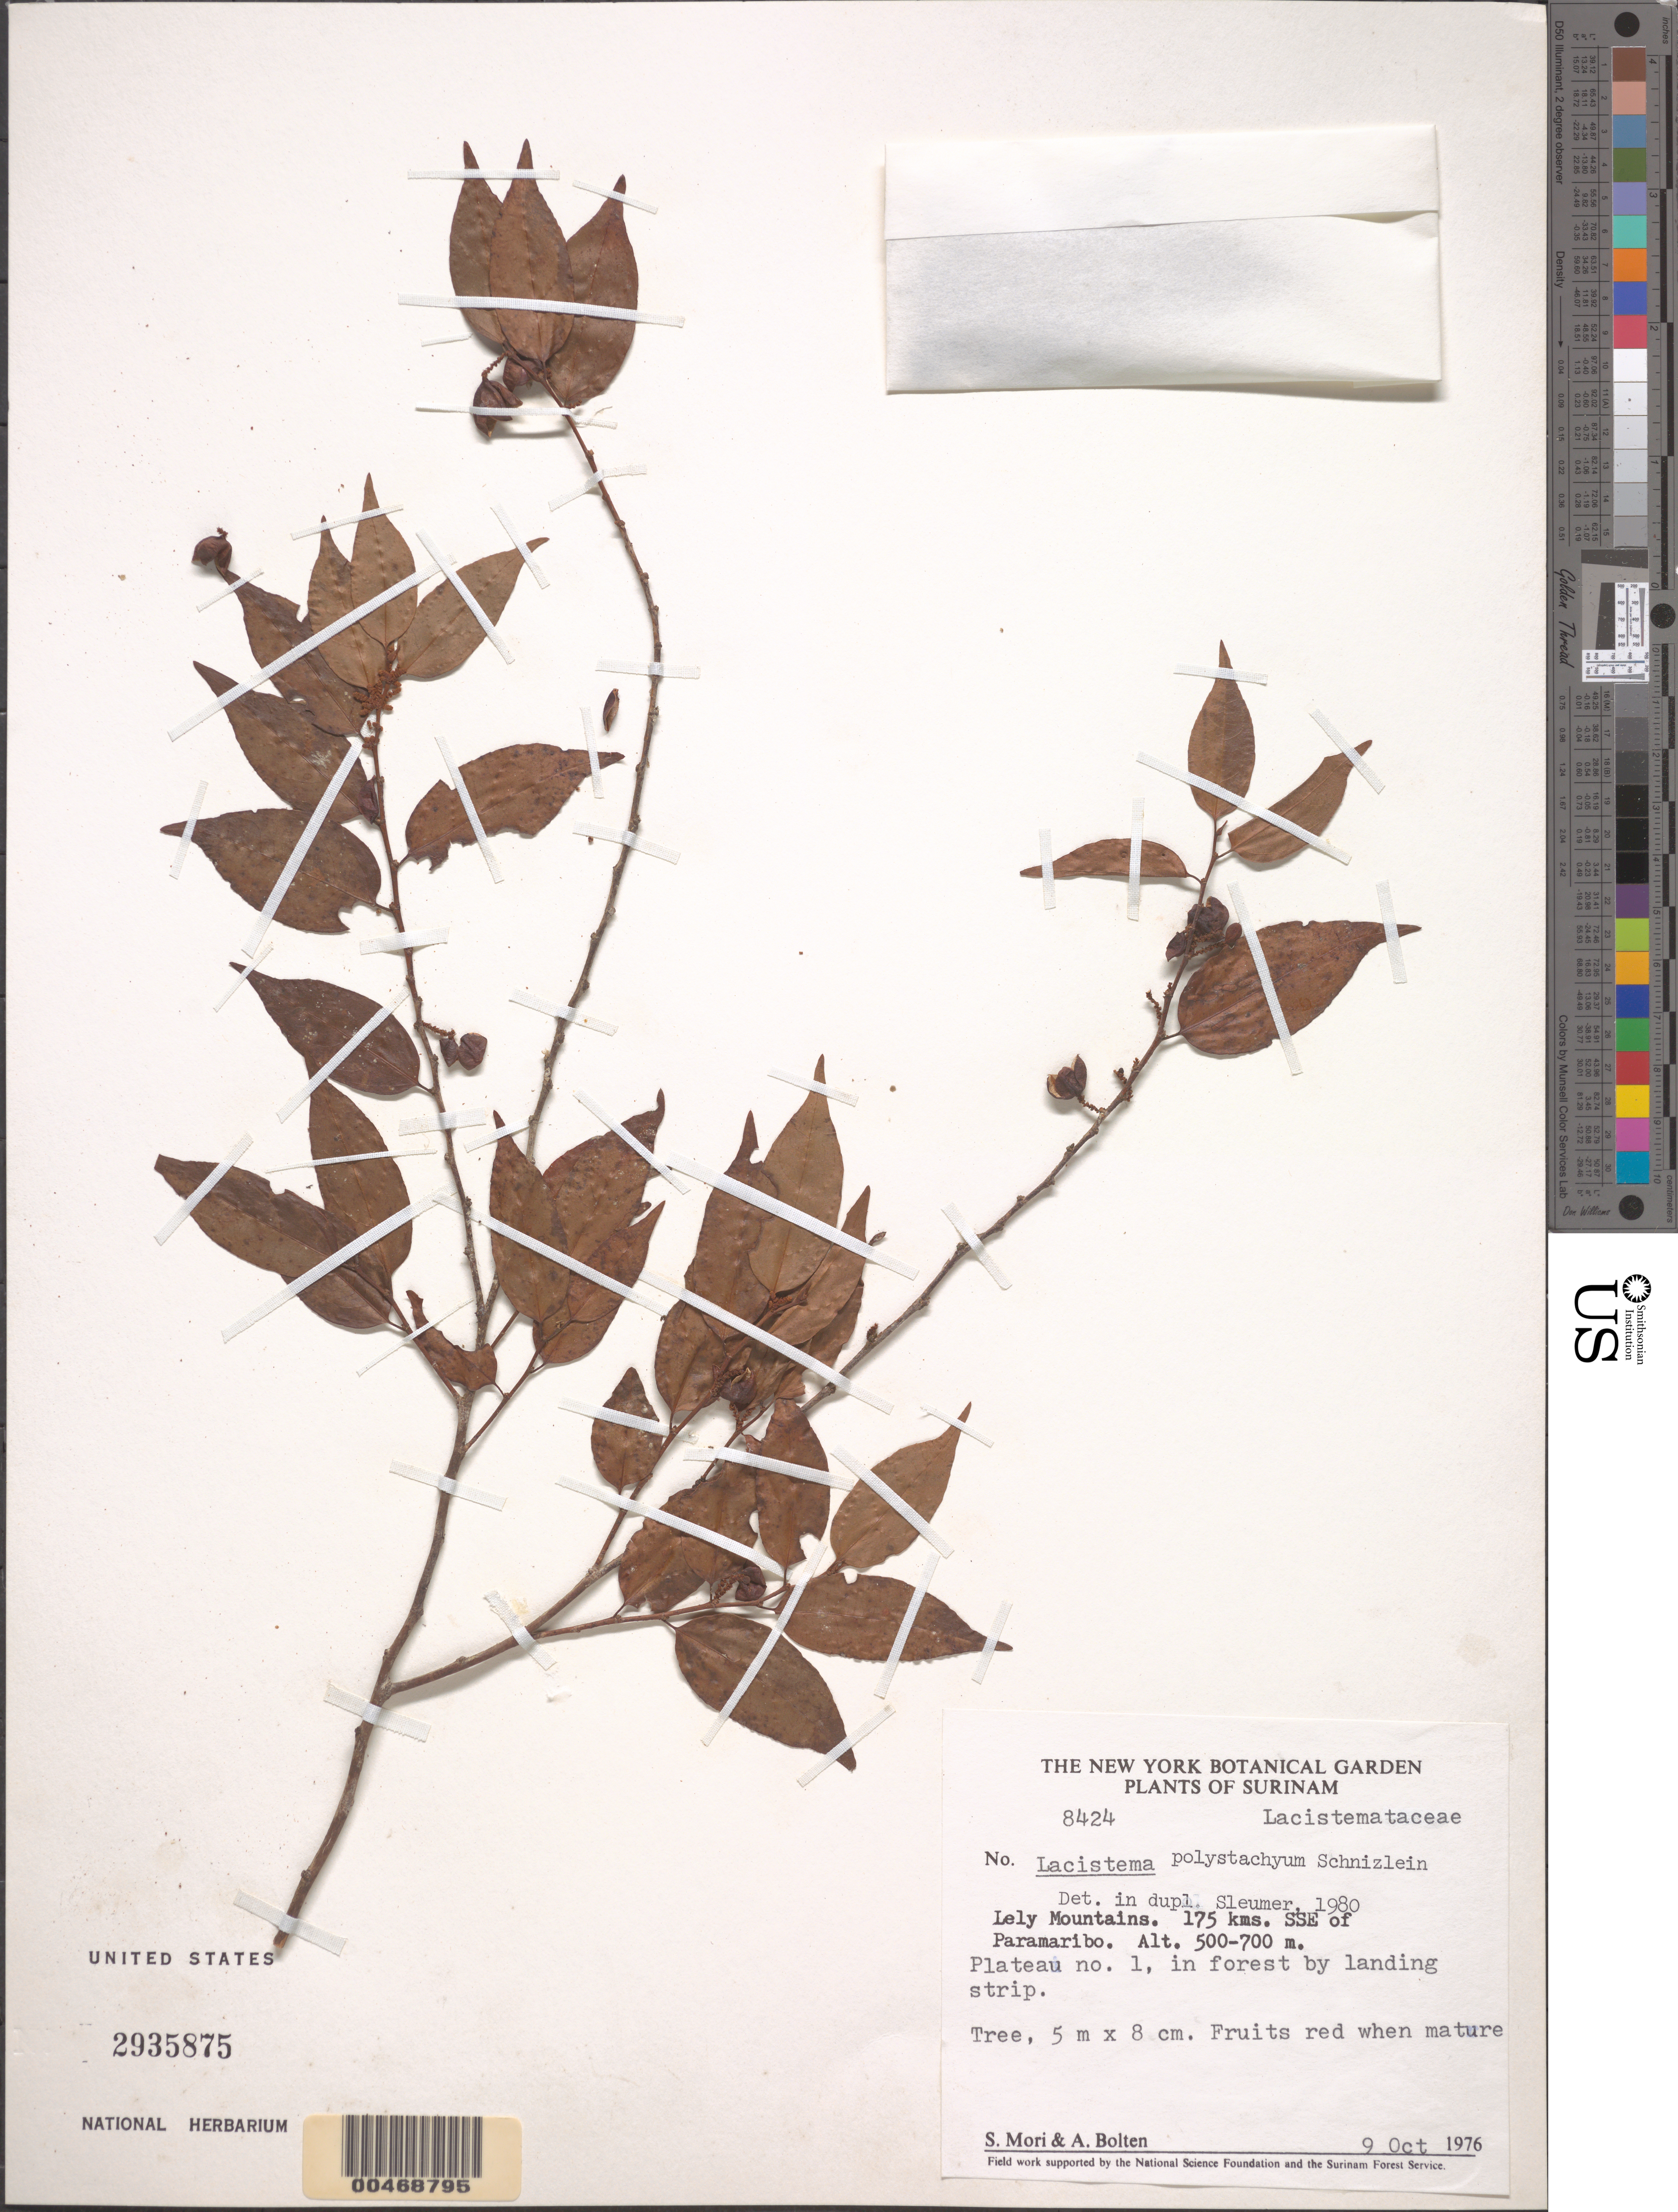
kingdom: Plantae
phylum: Tracheophyta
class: Magnoliopsida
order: Malpighiales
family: Lacistemataceae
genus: Lacistema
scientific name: Lacistema polystachyum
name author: Schnizl.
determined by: Sleumer, H. O.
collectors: S. Mori & A. Bolten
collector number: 8424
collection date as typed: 9-Oct-76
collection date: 1976-10-09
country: Suriname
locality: Lely Mts., 175 km SSE of Paramaribo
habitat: Forest at landing strip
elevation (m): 500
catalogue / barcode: US 2935875